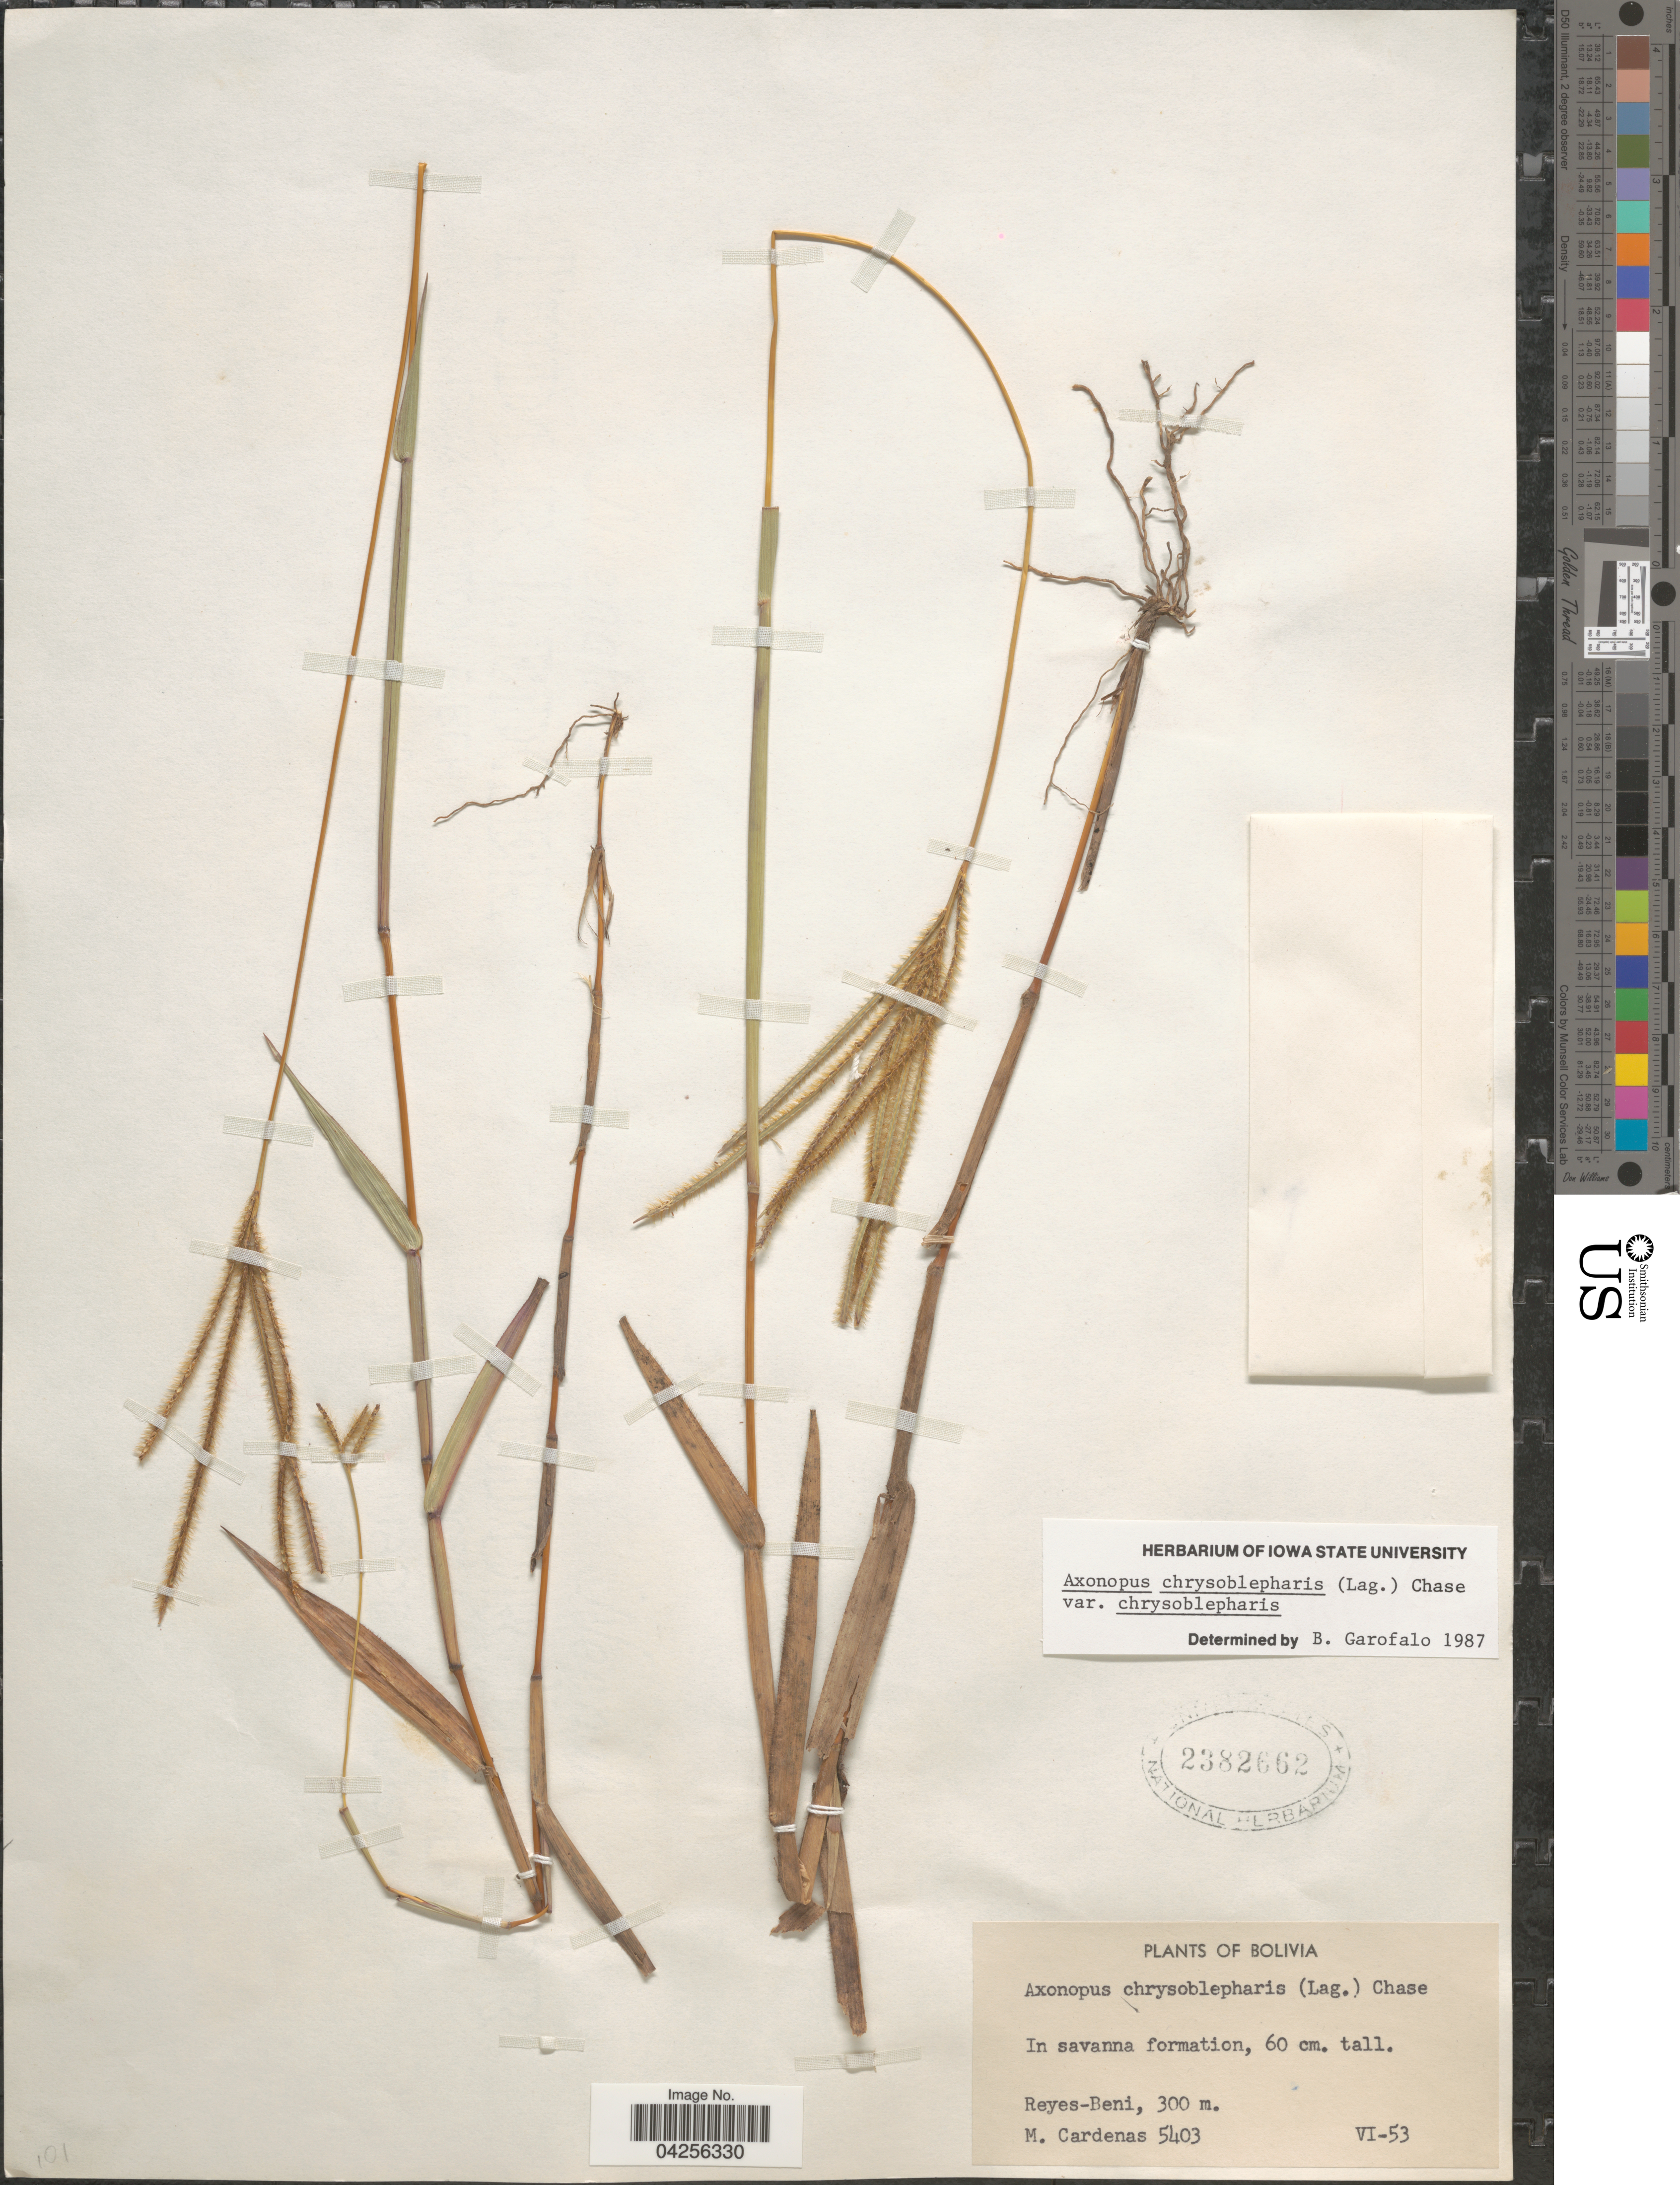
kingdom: Plantae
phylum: Tracheophyta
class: Liliopsida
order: Poales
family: Poaceae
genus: Axonopus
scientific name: Axonopus chrysoblepharis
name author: (Lag.) Chase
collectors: M. Cárdenas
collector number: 5403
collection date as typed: Transcribed d/m/y: /6/53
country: Bolivia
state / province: Beni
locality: Reyes-Beni.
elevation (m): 300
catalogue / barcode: US 2382662